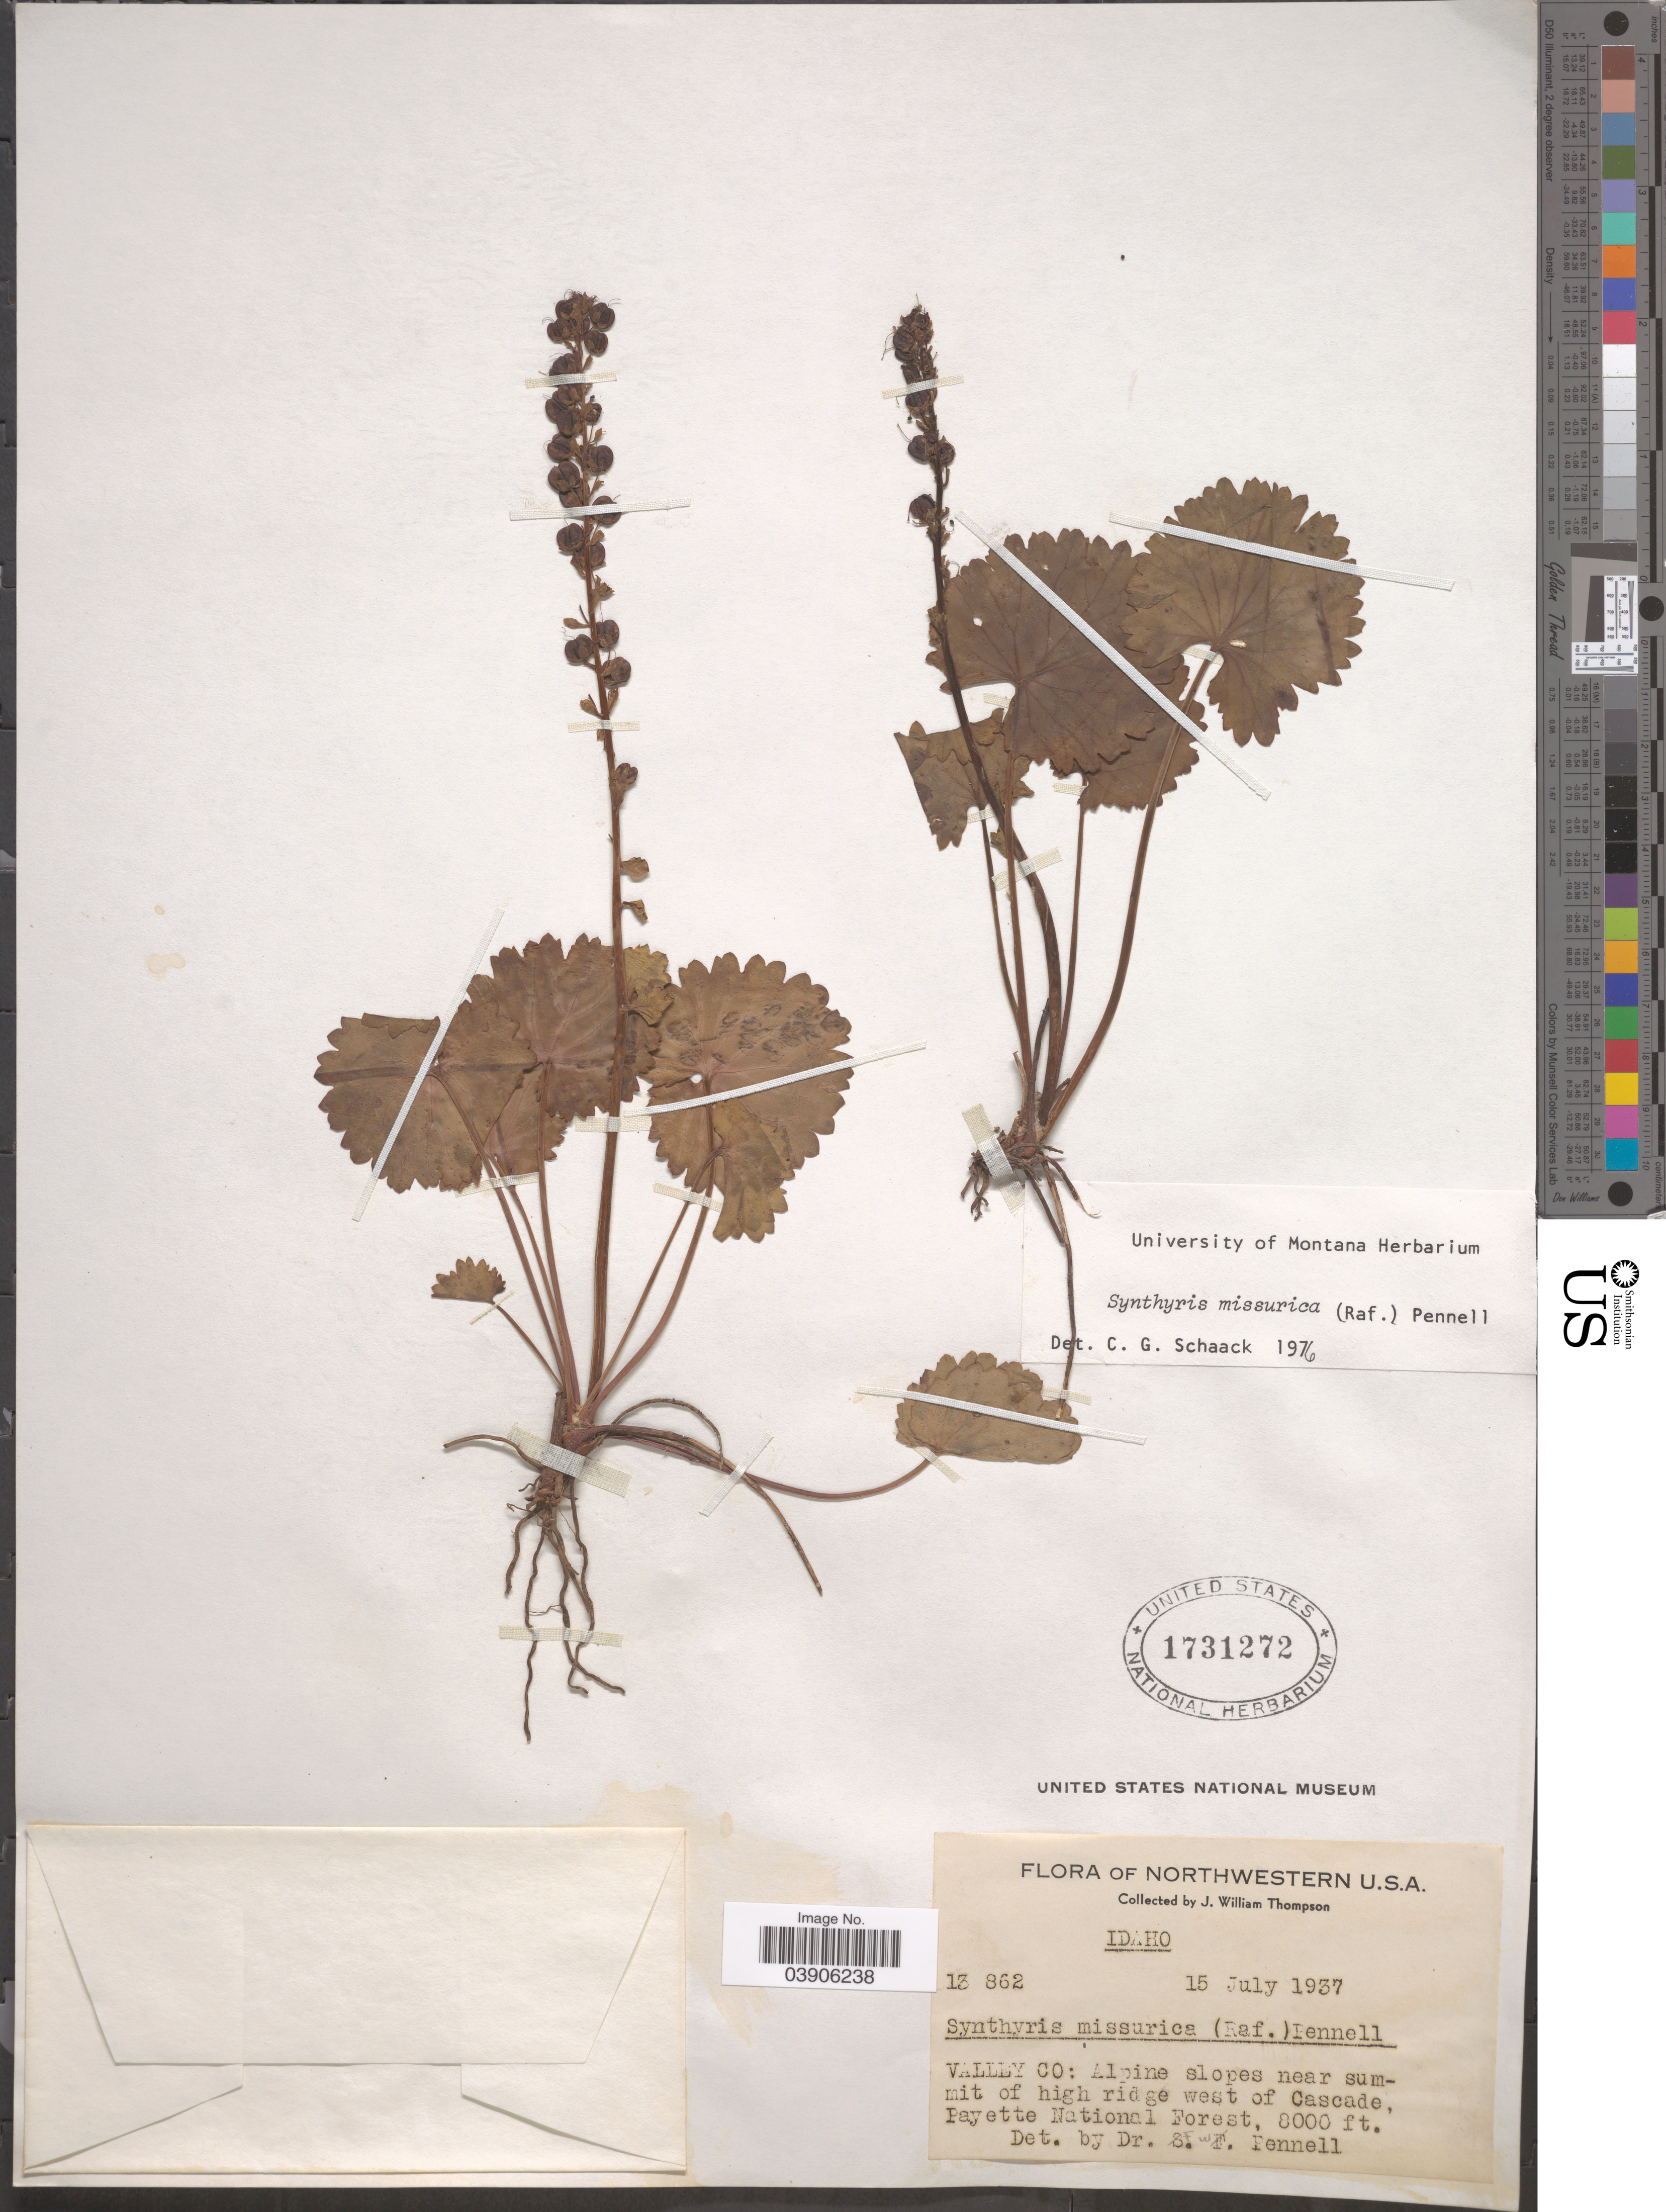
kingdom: Plantae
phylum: Tracheophyta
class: Magnoliopsida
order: Lamiales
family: Plantaginaceae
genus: Synthyris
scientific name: Synthyris missurica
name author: (Raf.) Pennell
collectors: J. W. Thompson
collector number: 13862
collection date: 1937-07-15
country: United States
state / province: Idaho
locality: Northwestern U.S.A. Valley Co: Alpine slopes near summit of high ridge west of Cascade, Payette National Forest.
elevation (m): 2438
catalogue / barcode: US 1731272